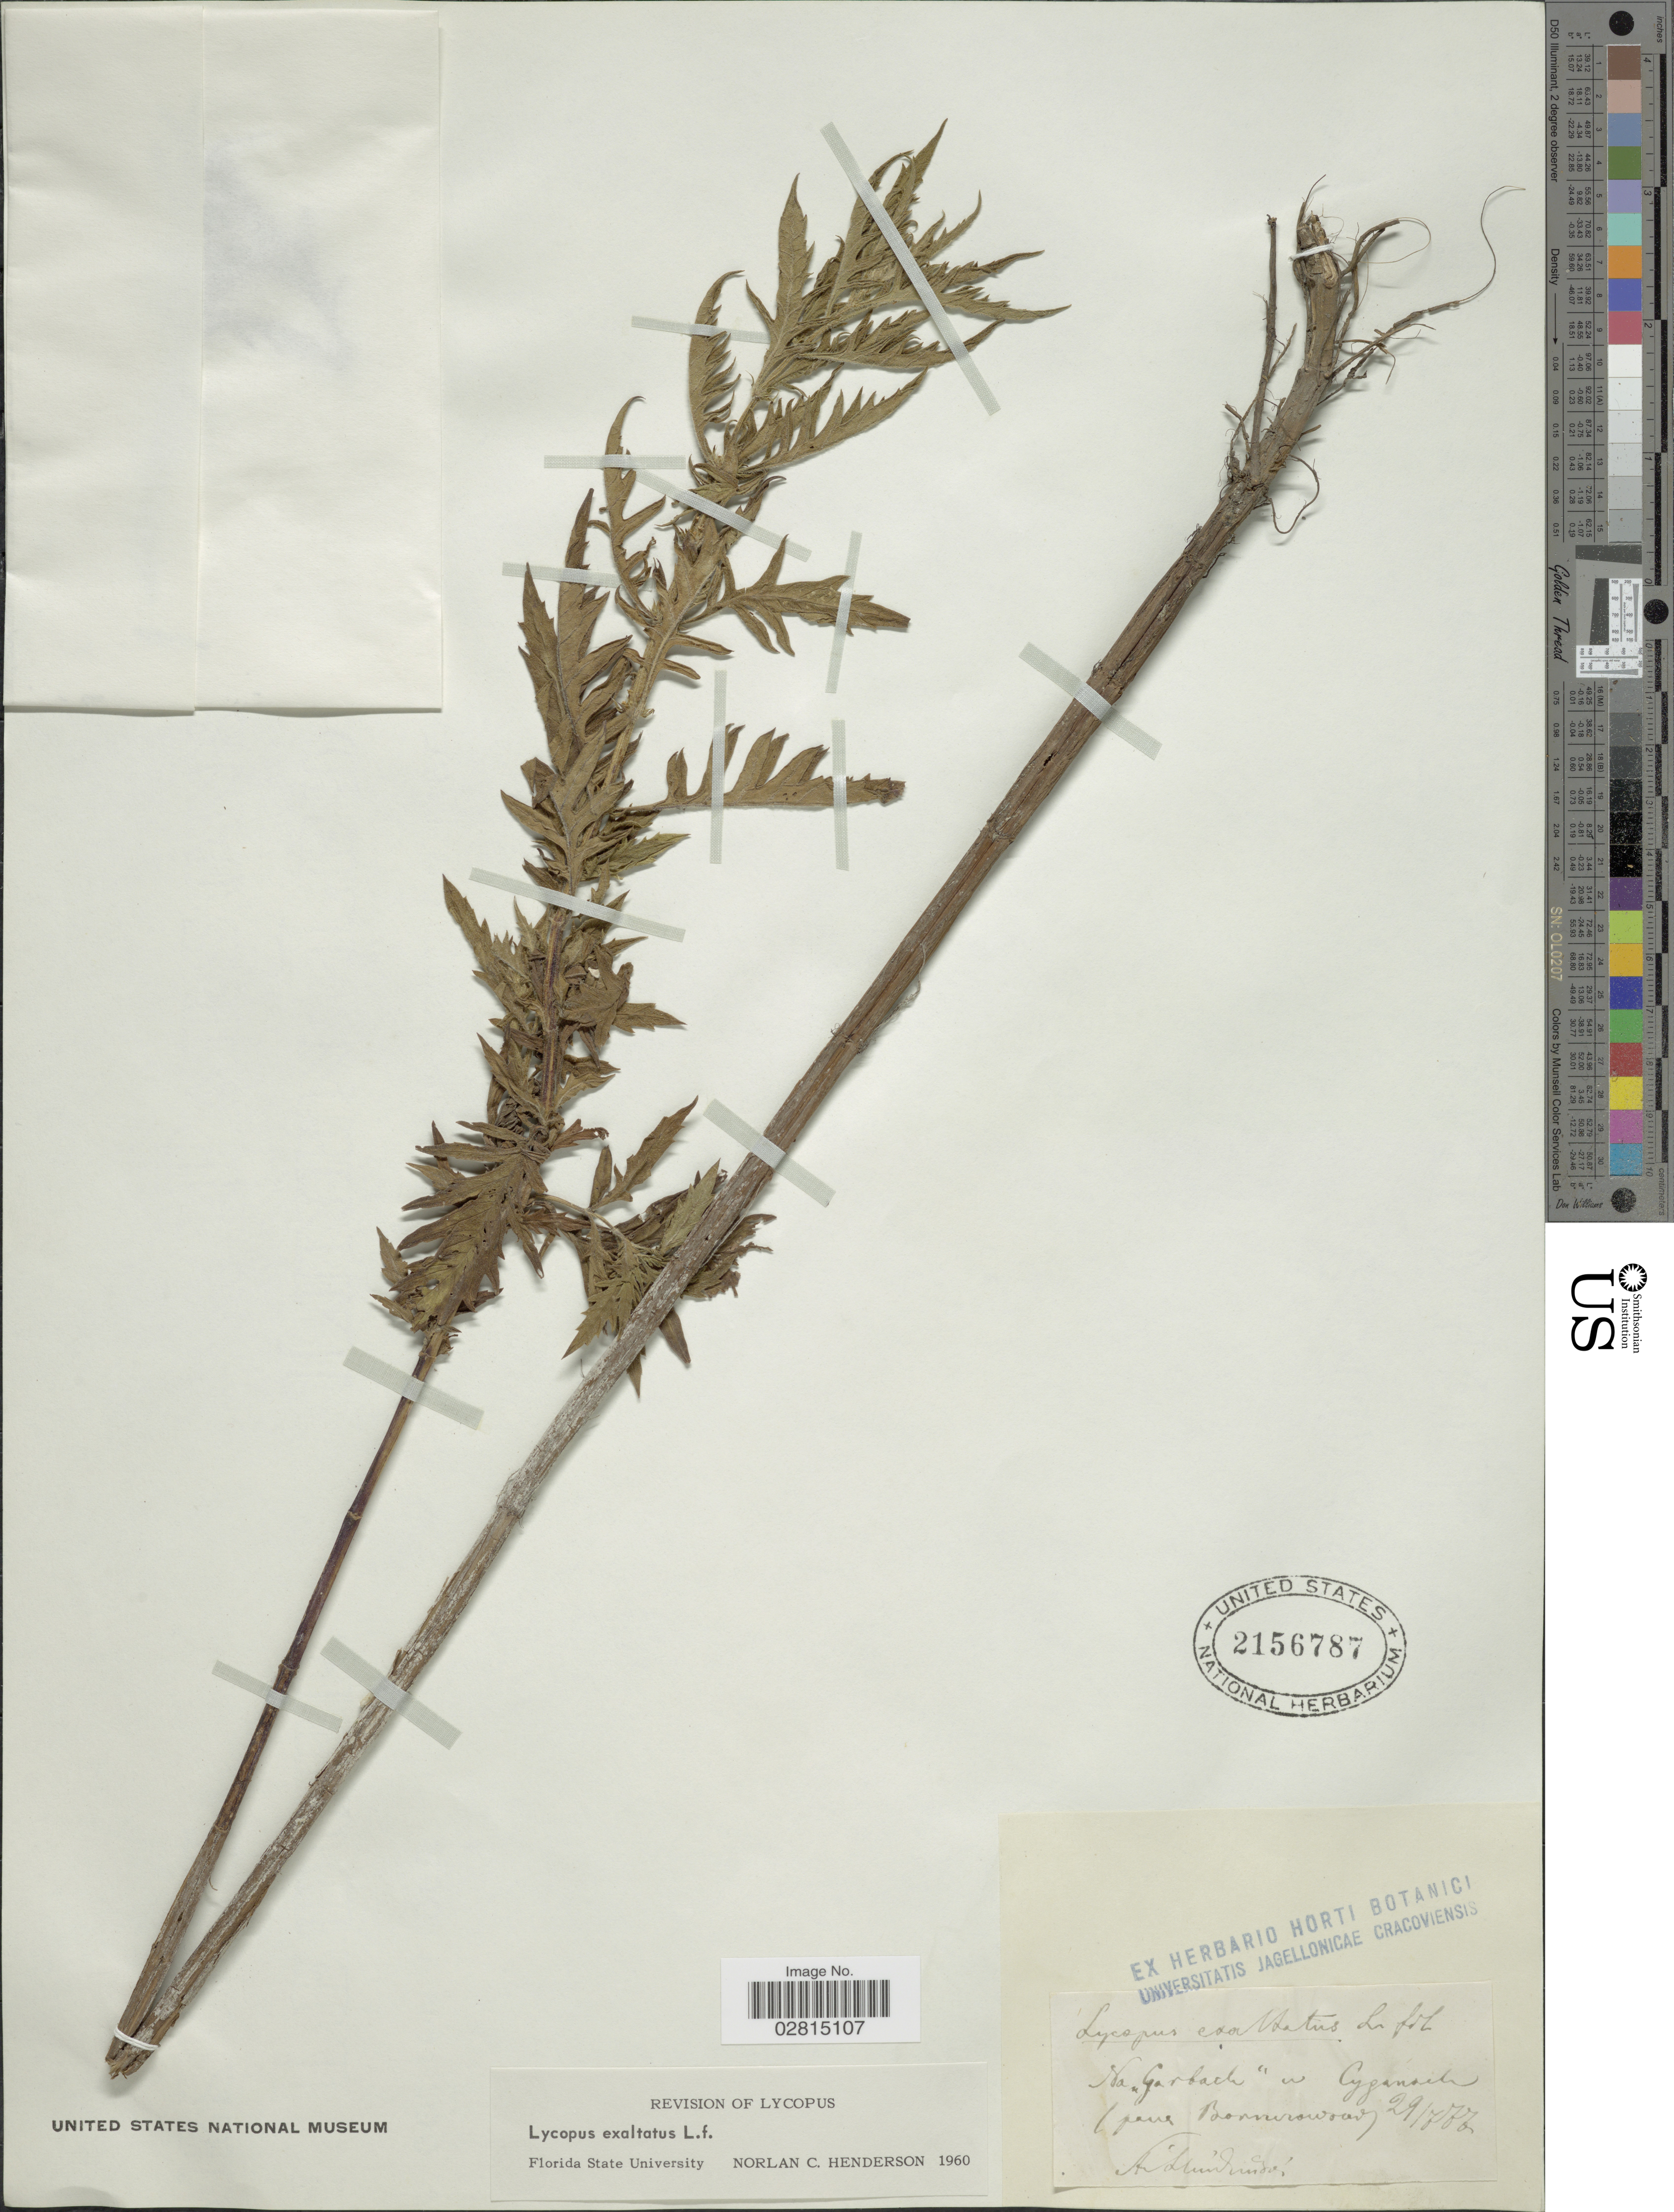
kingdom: Plantae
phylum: Tracheophyta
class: Magnoliopsida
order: Lamiales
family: Lamiaceae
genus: Lycopus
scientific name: Lycopus exaltatus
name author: L. f.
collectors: A. Llindinda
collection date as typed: Transcribed d/m/y: 29/7/77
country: Poland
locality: Na "Garbach" en Cyganach (pane Bonnerowow) [interpreted]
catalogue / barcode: US 2156787